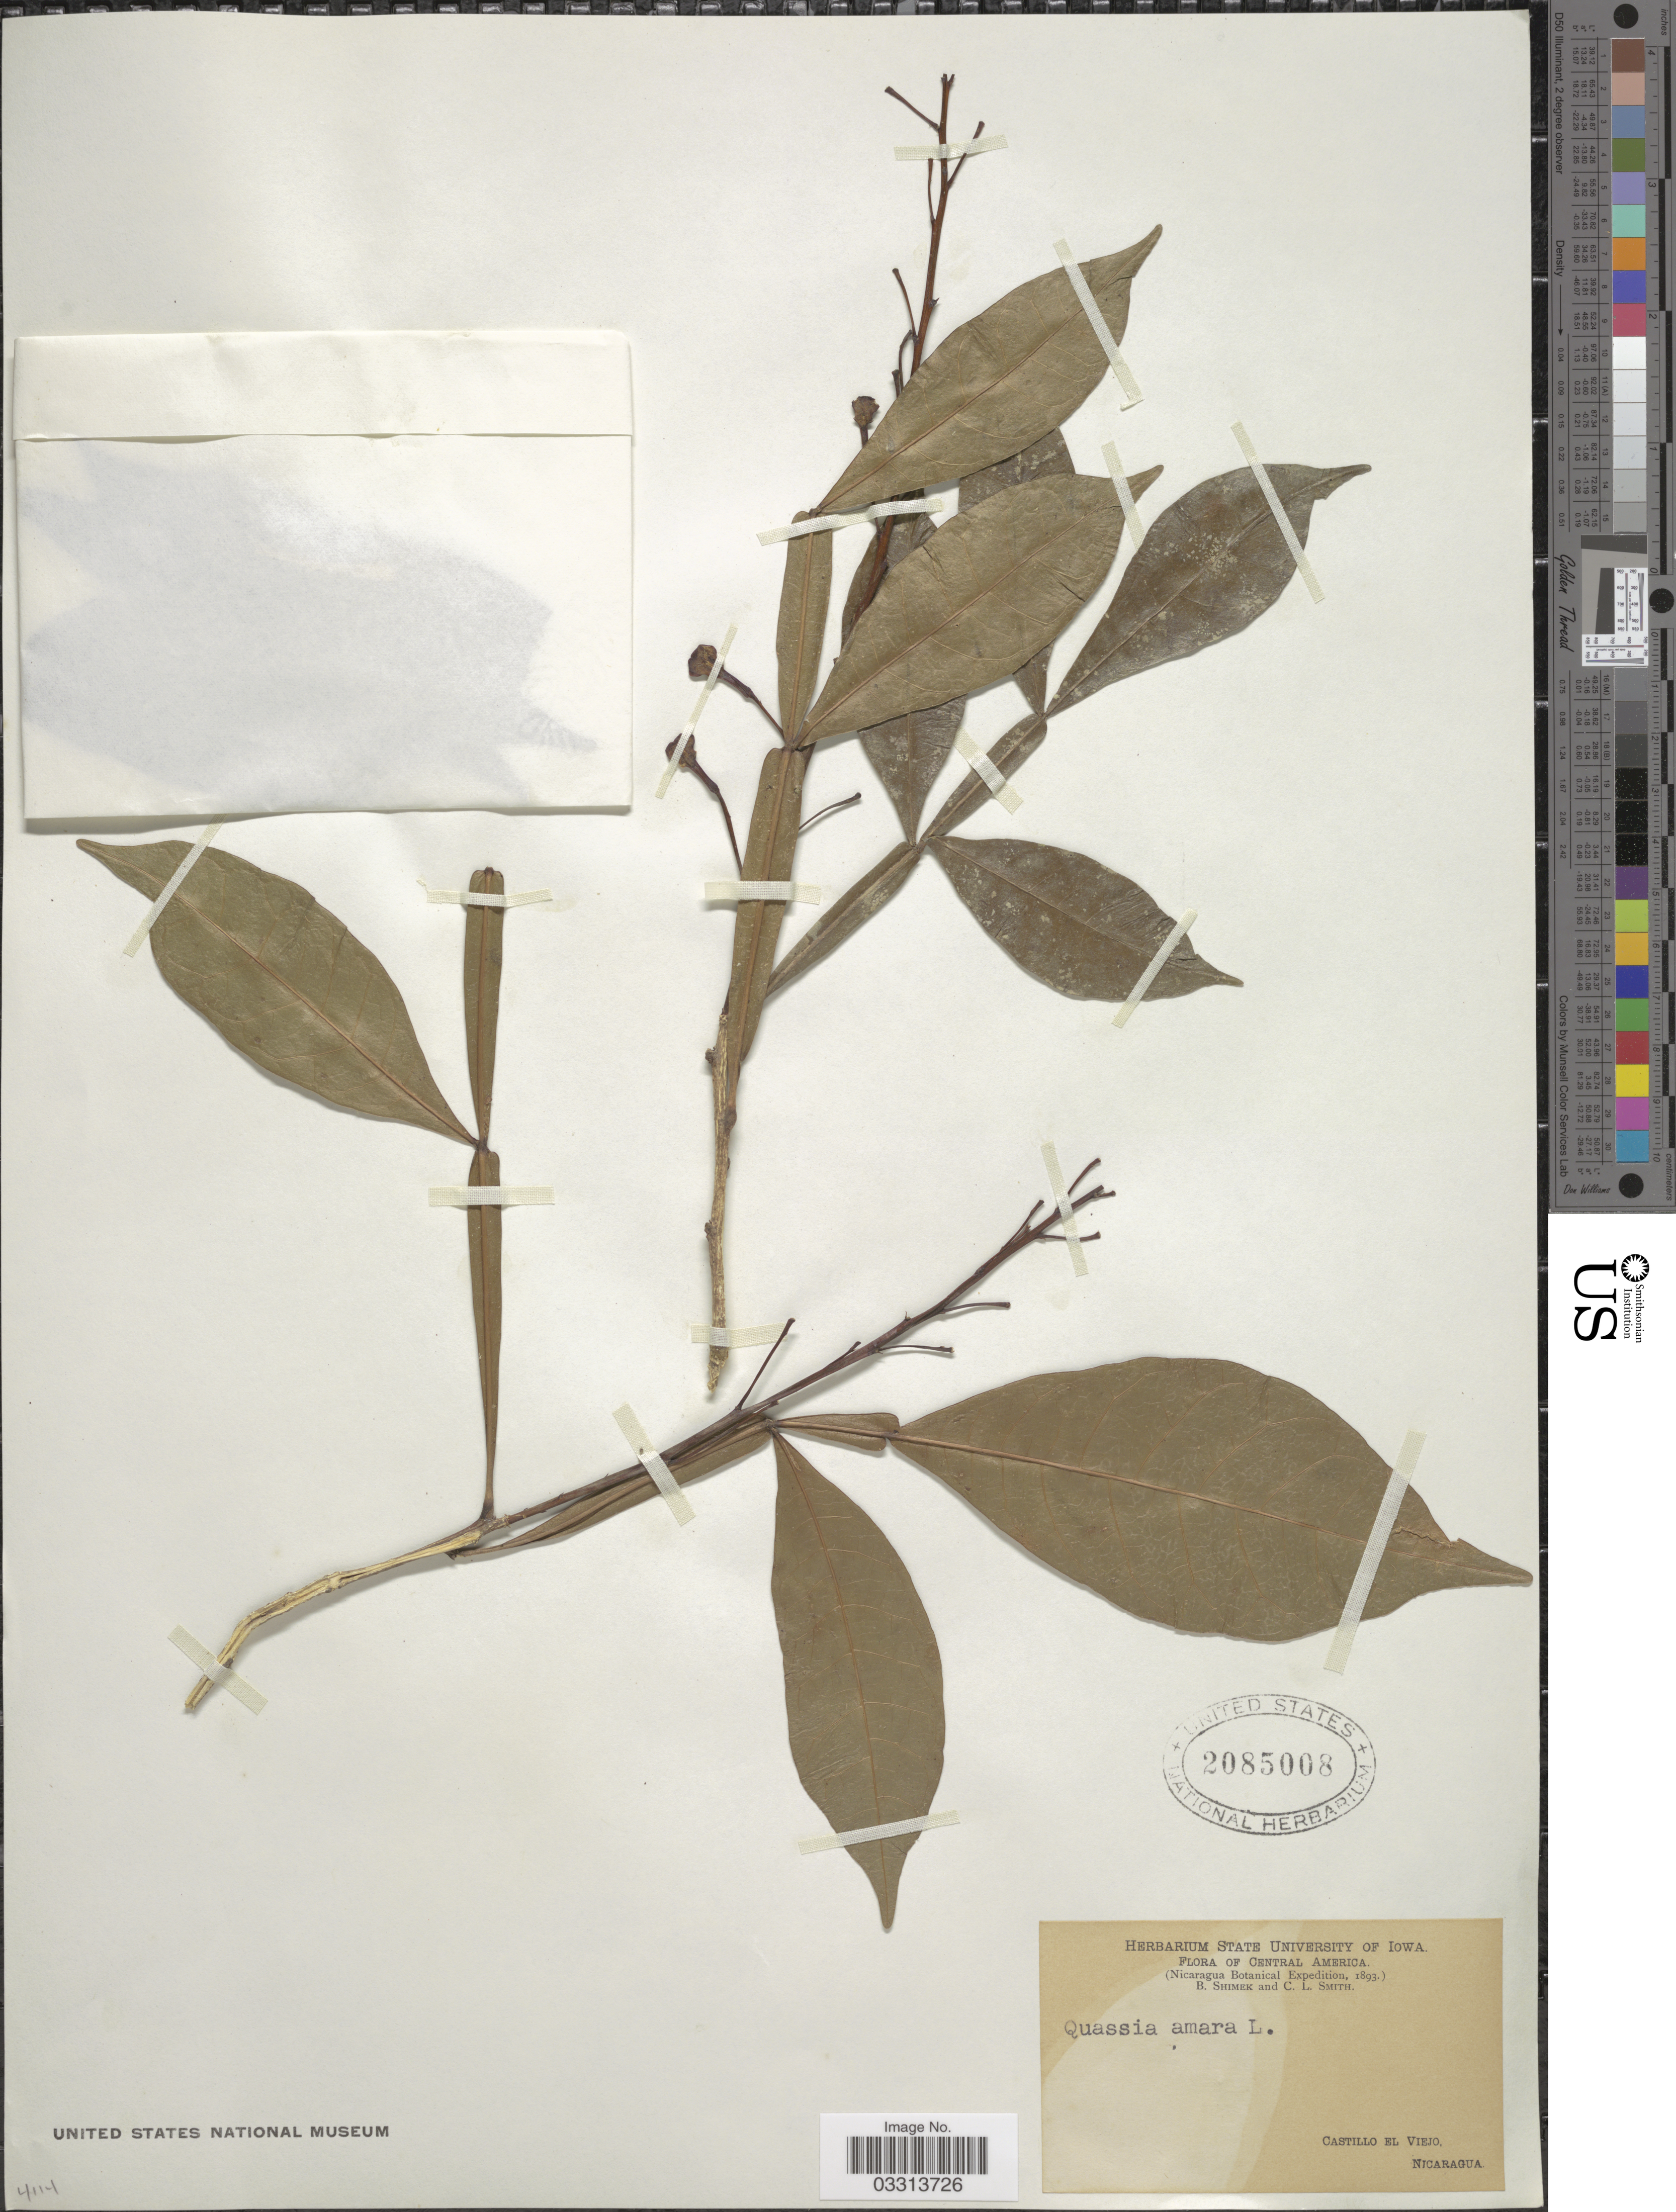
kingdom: Plantae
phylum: Tracheophyta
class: Magnoliopsida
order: Sapindales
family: Simaroubaceae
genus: Quassia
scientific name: Quassia amara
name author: L.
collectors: B. Shimek & C. L. Smith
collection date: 1893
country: Nicaragua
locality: Castillo El Viejo.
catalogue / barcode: US 2085008